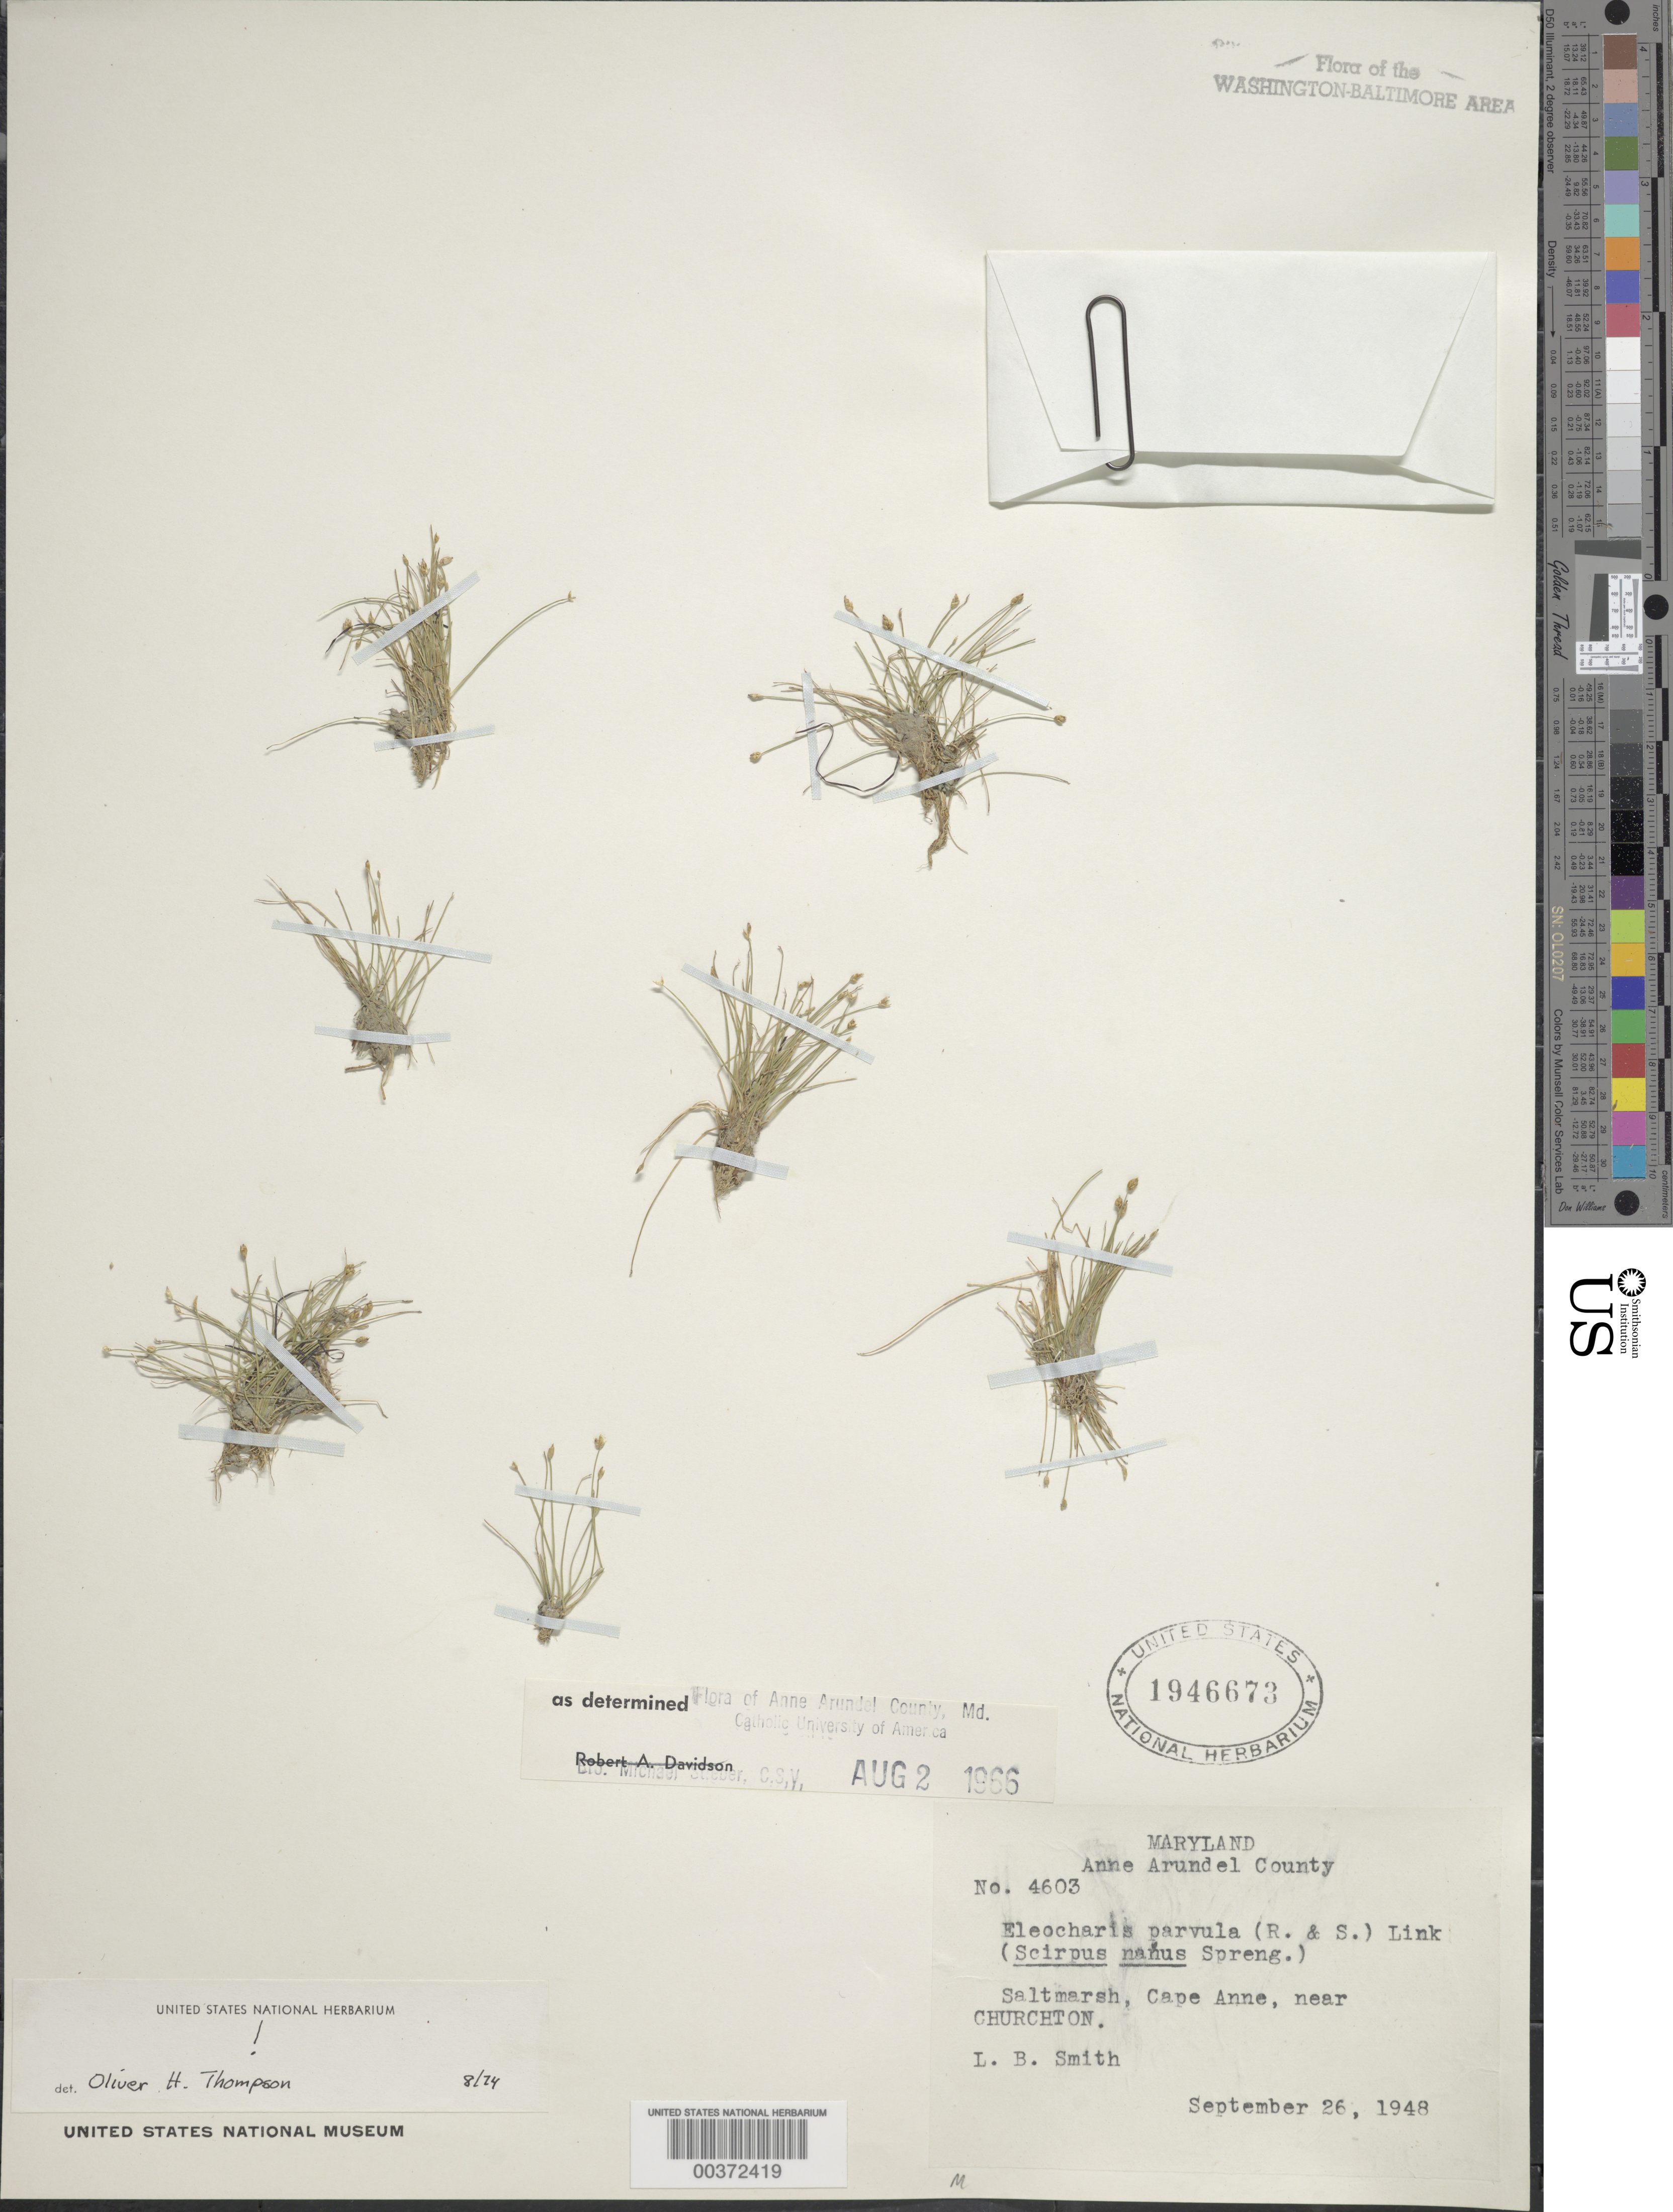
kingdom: Plantae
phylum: Tracheophyta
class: Liliopsida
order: Poales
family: Cyperaceae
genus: Eleocharis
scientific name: Eleocharis parvula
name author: (Roem. & Schult.) Link ex Williams et al.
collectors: L. Smith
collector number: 4603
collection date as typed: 26 Sep 1948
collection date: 1948-09-26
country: United States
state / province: Maryland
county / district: Anne Arundel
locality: Cape Anne, Churchton vicinity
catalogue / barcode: US 1946673